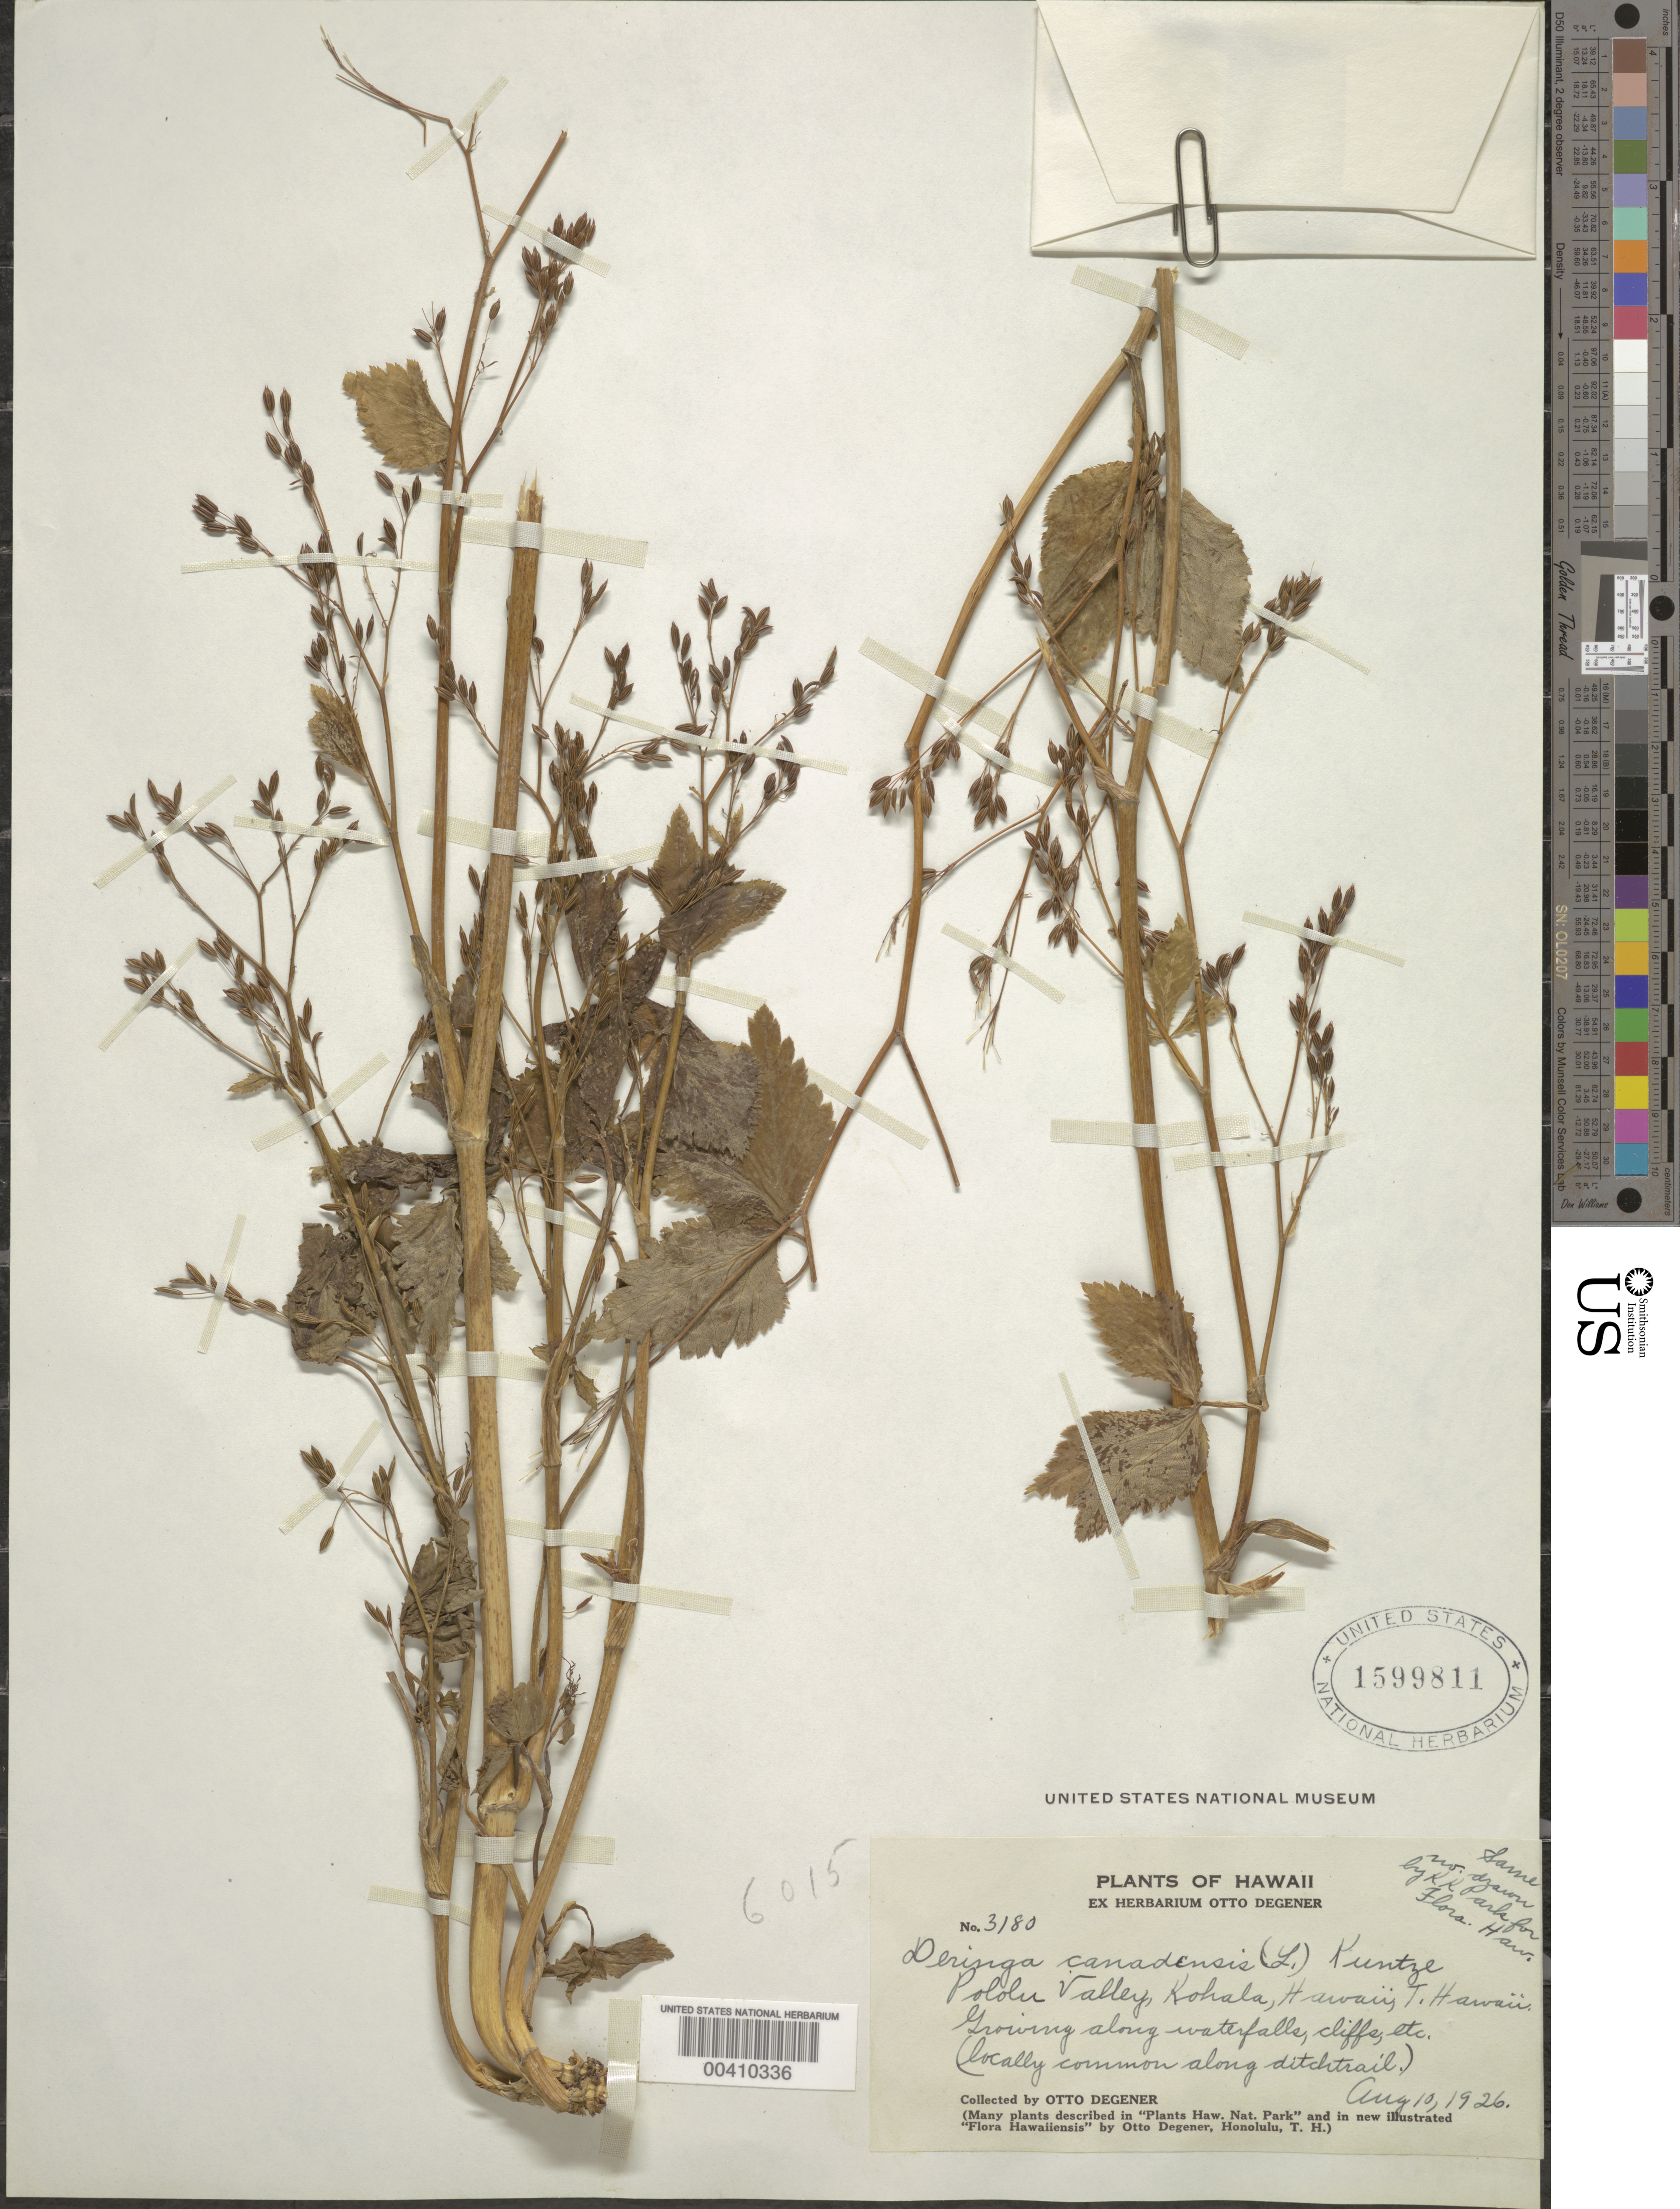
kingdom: Plantae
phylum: Tracheophyta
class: Magnoliopsida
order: Apiales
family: Apiaceae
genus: Cryptotaenia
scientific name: Cryptotaenia canadensis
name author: (L.) DC.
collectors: O. Degener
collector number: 3180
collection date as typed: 10 Aug 1926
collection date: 1926-08-10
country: United States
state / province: Hawaii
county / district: Hawaii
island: Hawaii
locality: Pololu Valley, Kohala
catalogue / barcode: US 1599811